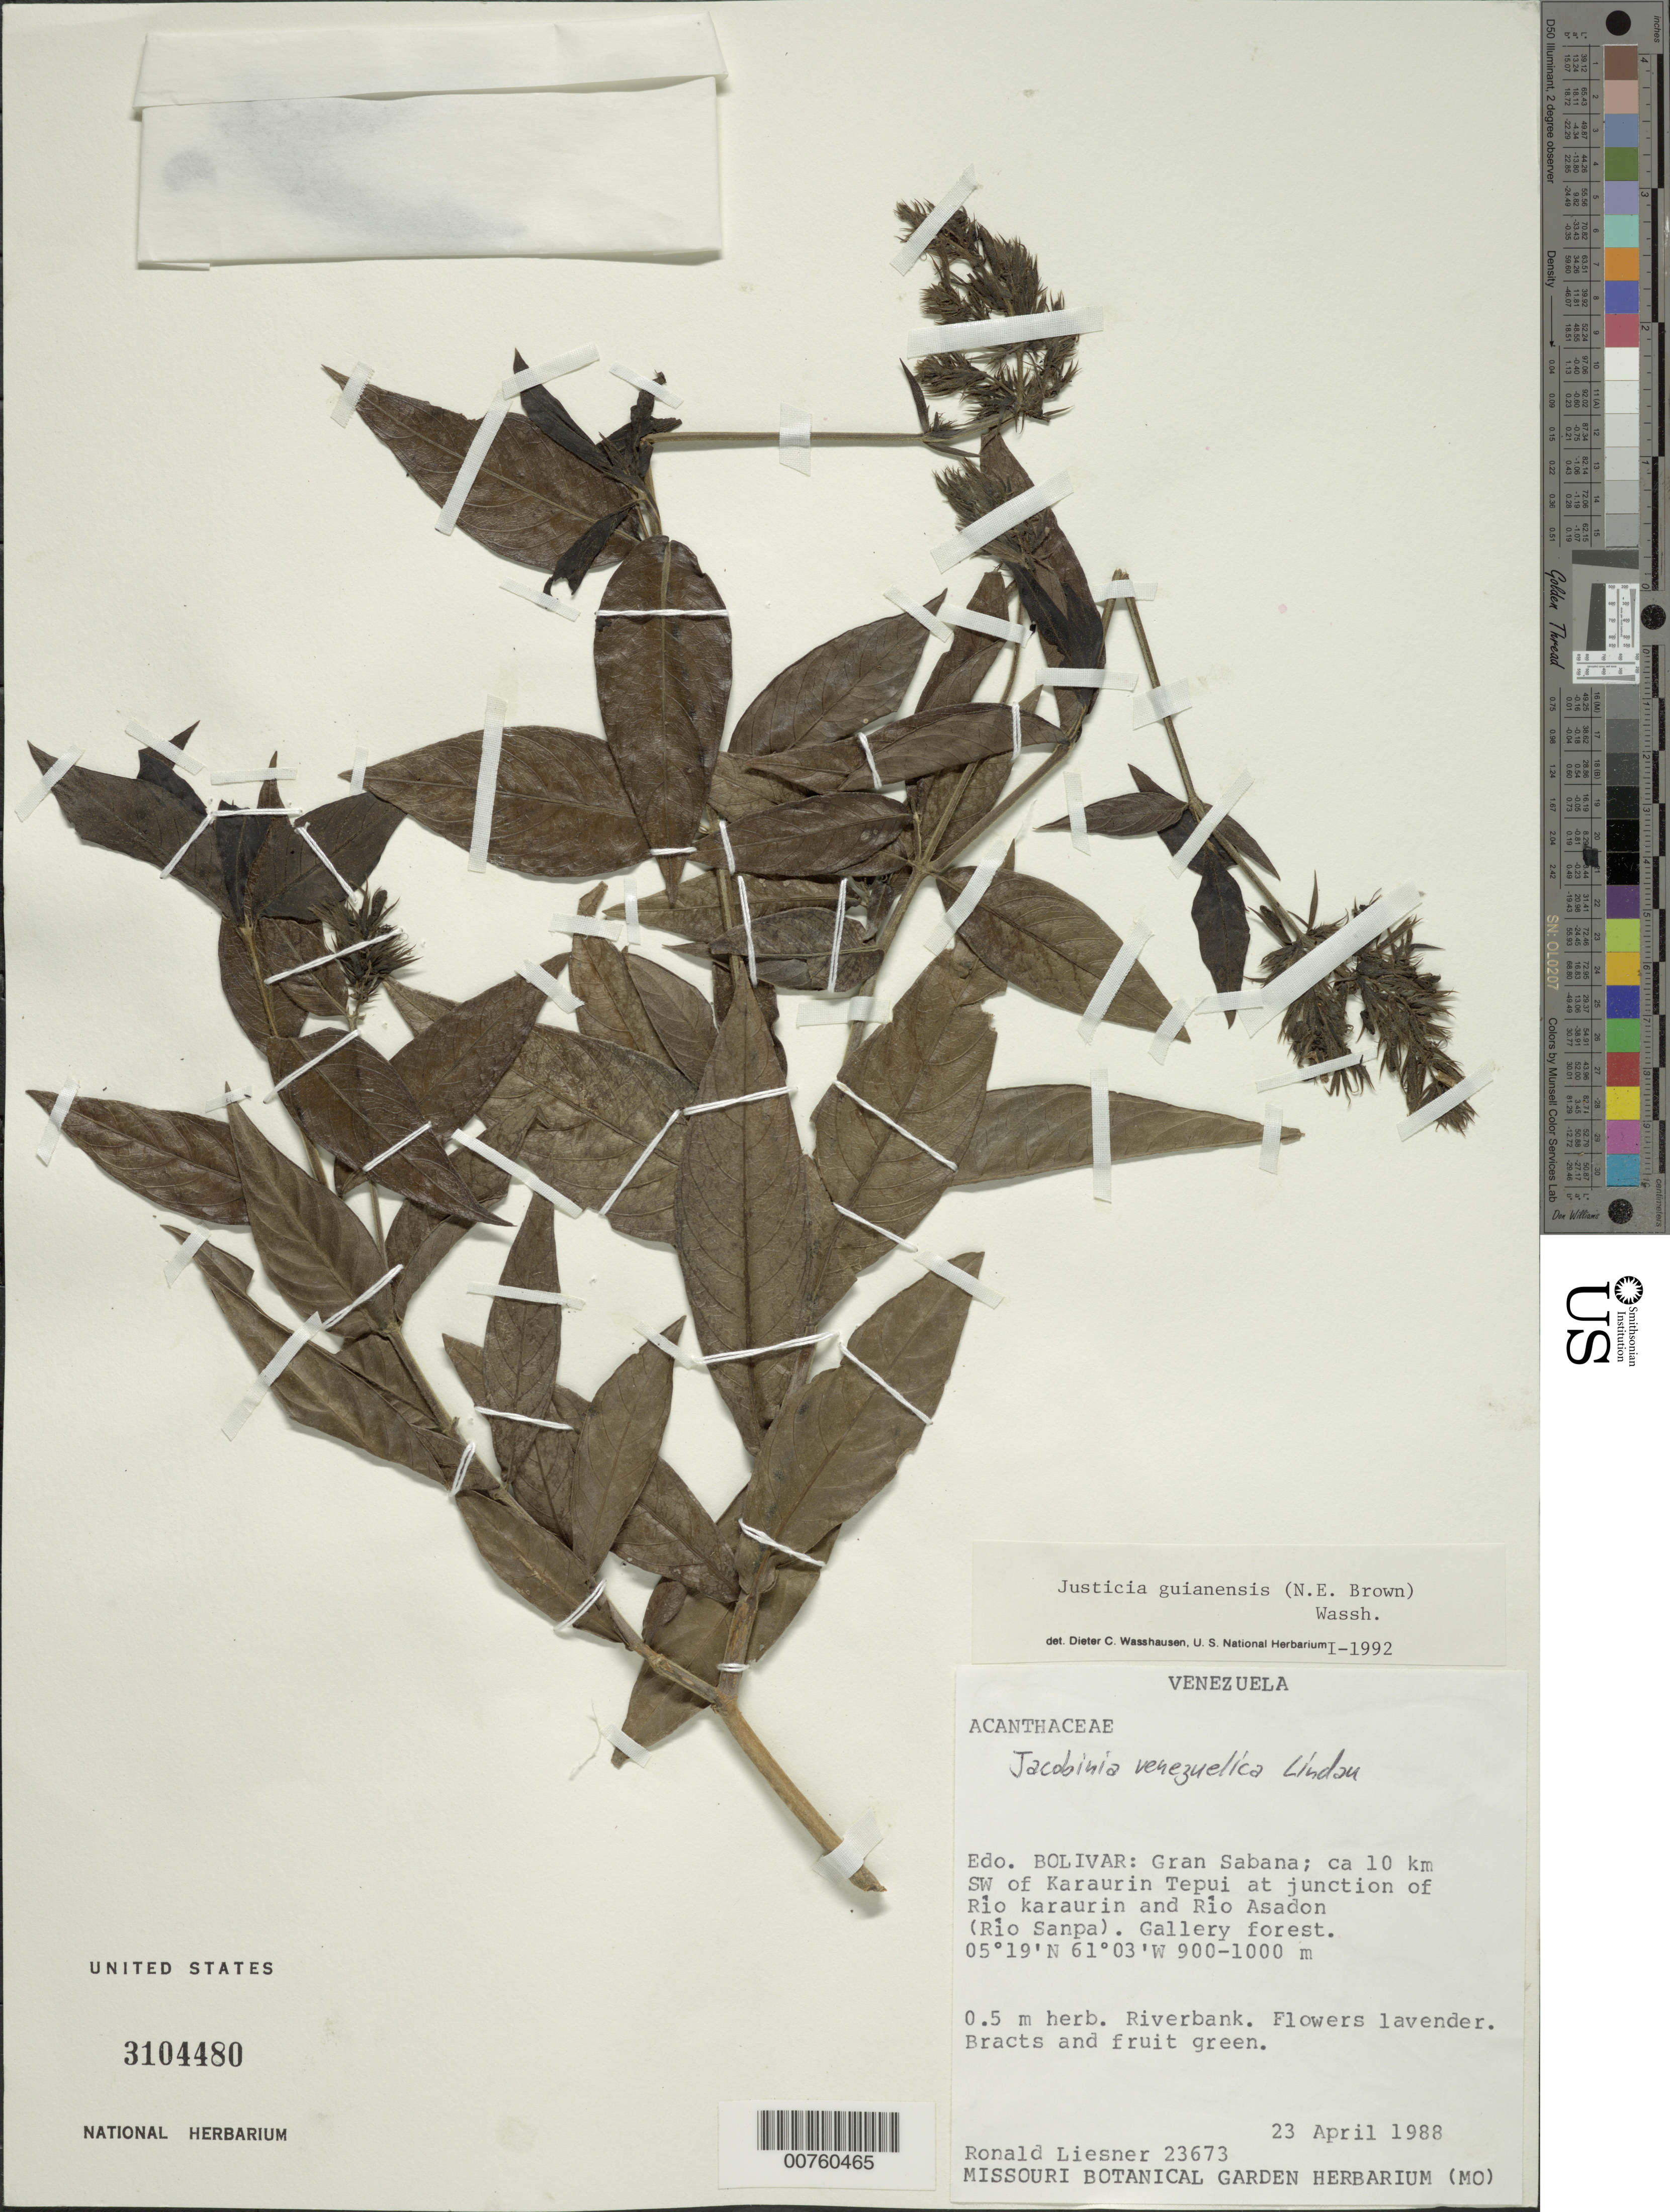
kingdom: Plantae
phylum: Tracheophyta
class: Magnoliopsida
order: Lamiales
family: Acanthaceae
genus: Justicia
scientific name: Justicia guianensis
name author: (N.E. Br.) Wassh.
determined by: Wasshausen, Dieter C., (BOT), Smithsonian Institution - National Museum of Natural History (UNITED STATES)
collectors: R. L. Liesner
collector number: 23673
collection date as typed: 23-Apr-88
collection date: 1988-04-23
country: Venezuela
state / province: Bolívar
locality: Gran Sabana, ca 10 km SW of Karaurin tepuí at junction of Río Karaurin and Río Asadon (Río Sanpa)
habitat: Gallery forest, riverbank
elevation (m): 900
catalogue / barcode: US 3104480